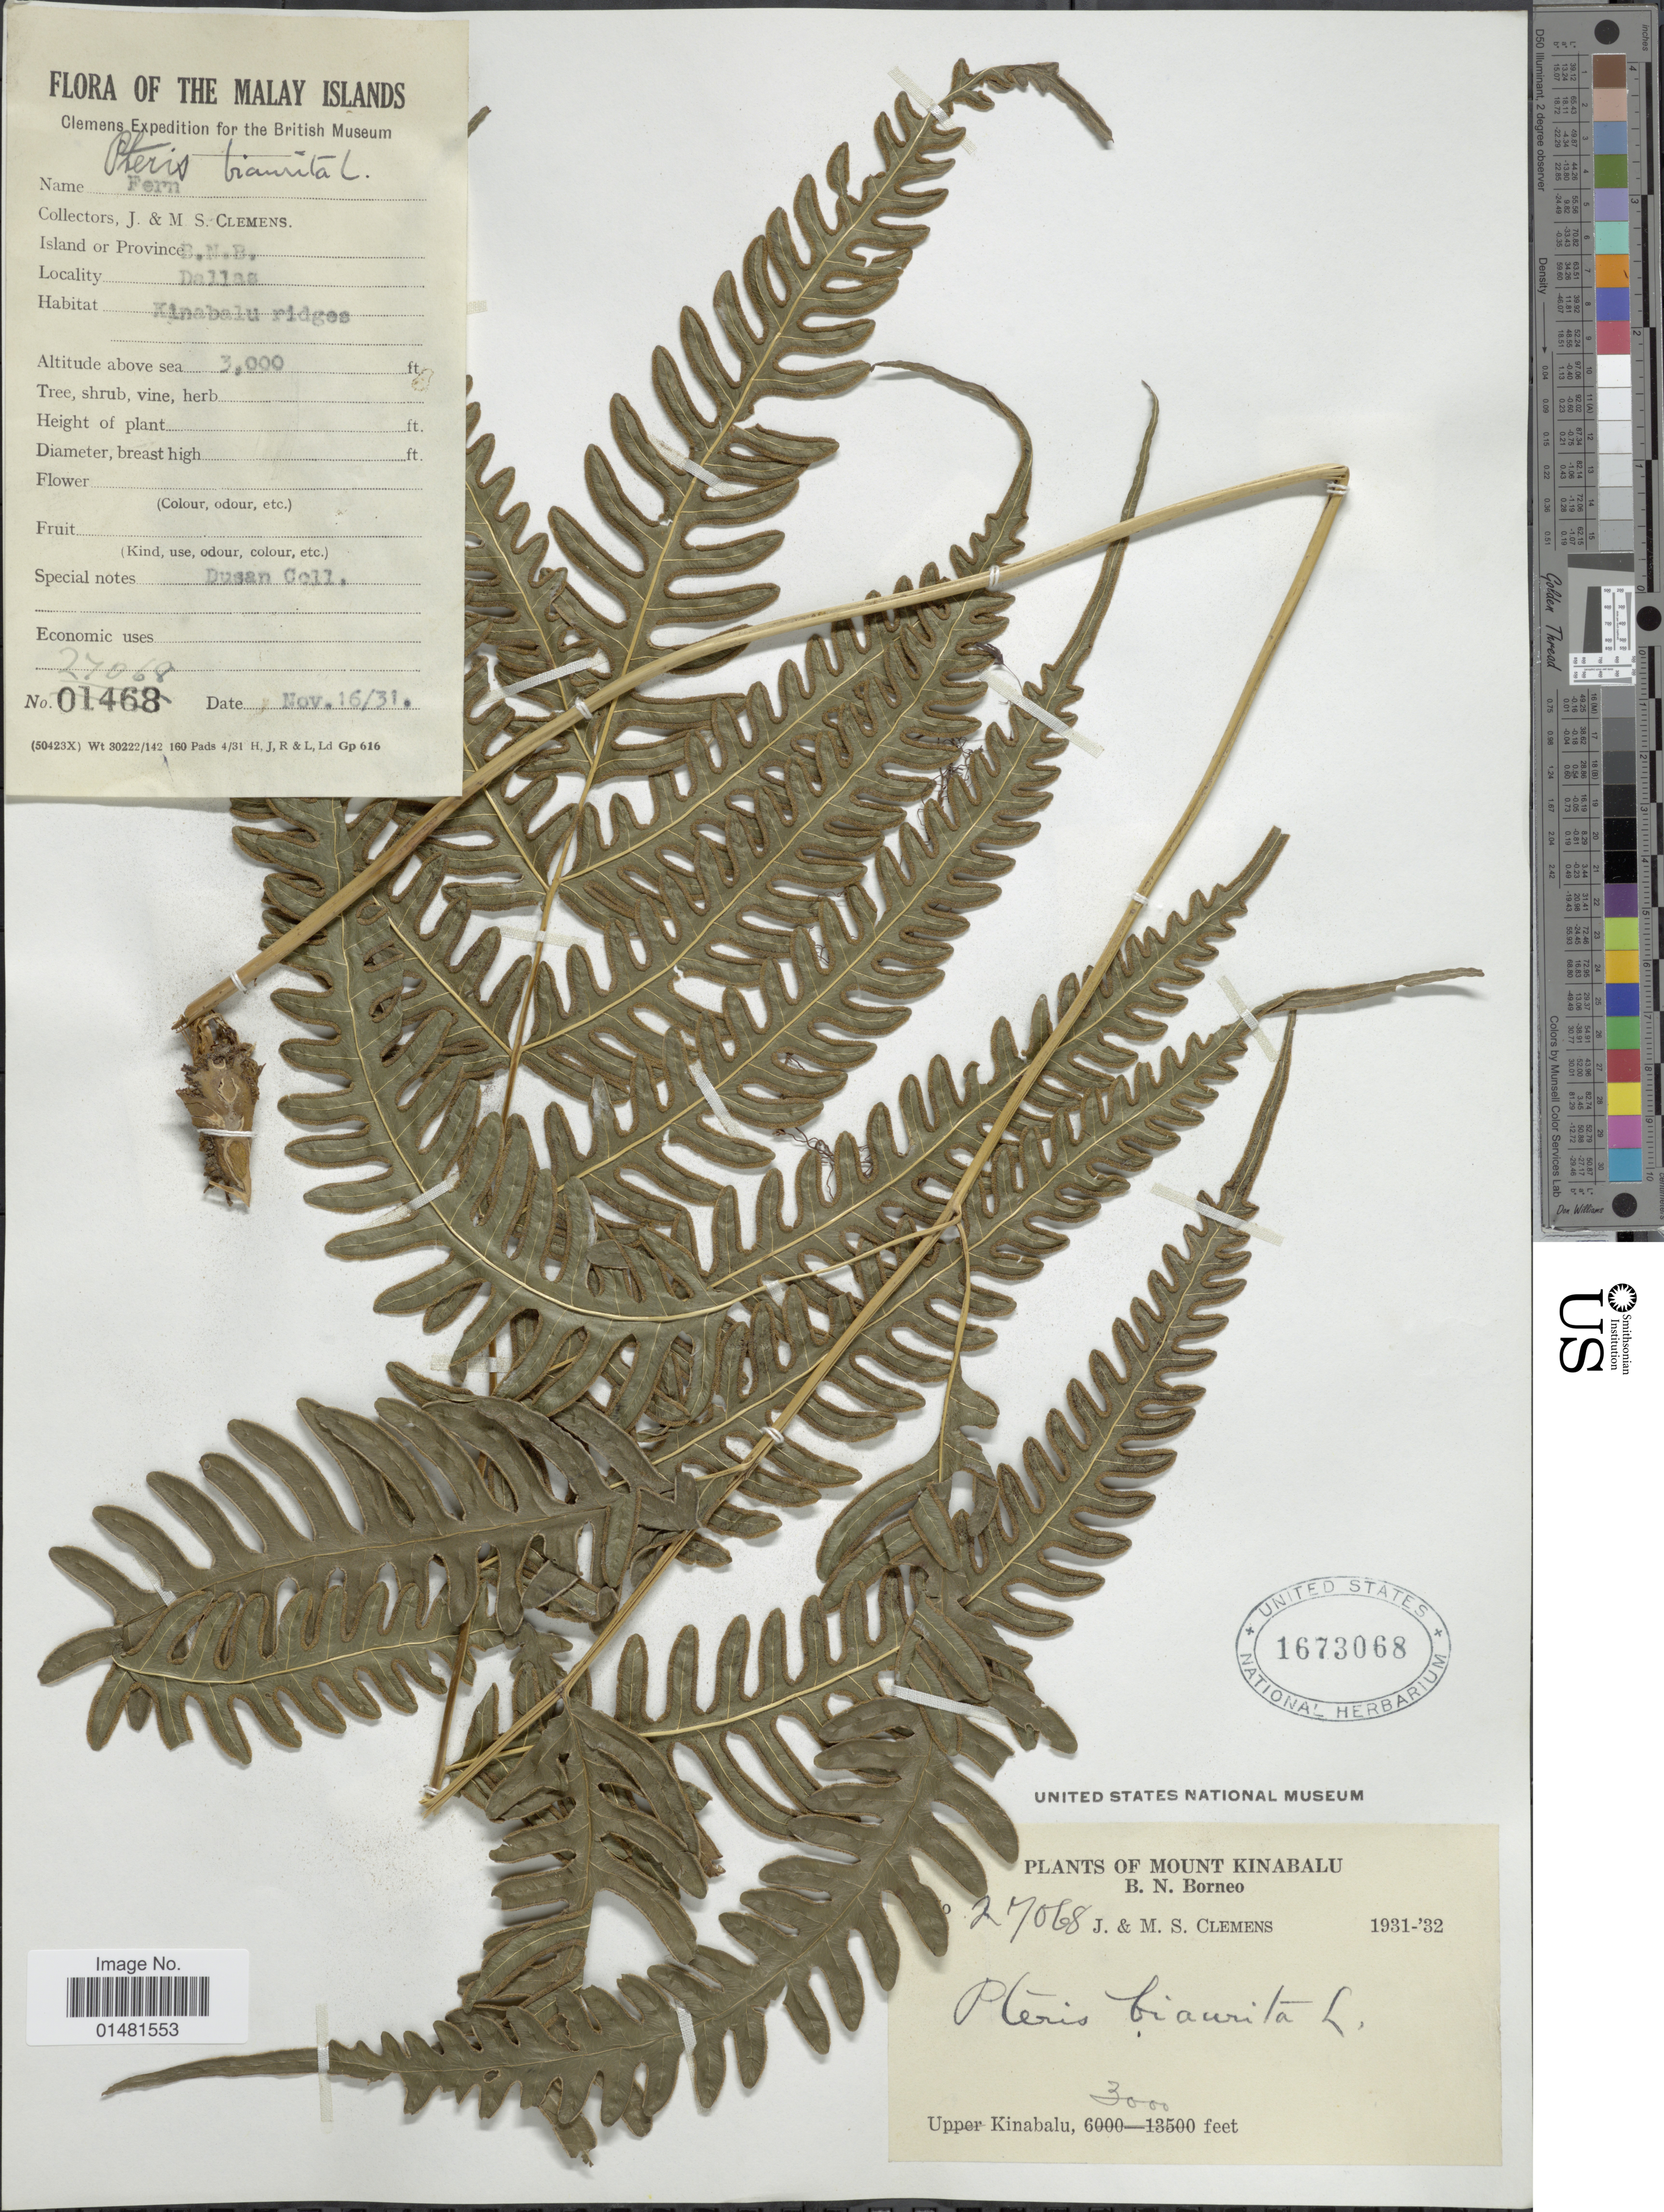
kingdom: Plantae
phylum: Tracheophyta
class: Polypodiopsida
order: Polypodiales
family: Pteridaceae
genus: Pteris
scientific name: Pteris biaurita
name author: L.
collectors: J. Clemens & M. S. Clemens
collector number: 27068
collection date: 1931/1932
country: Malaysia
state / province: Sabah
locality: Mount Kinabalu, B. N. Borneo, Kinabalu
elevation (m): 914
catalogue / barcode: US 1673068